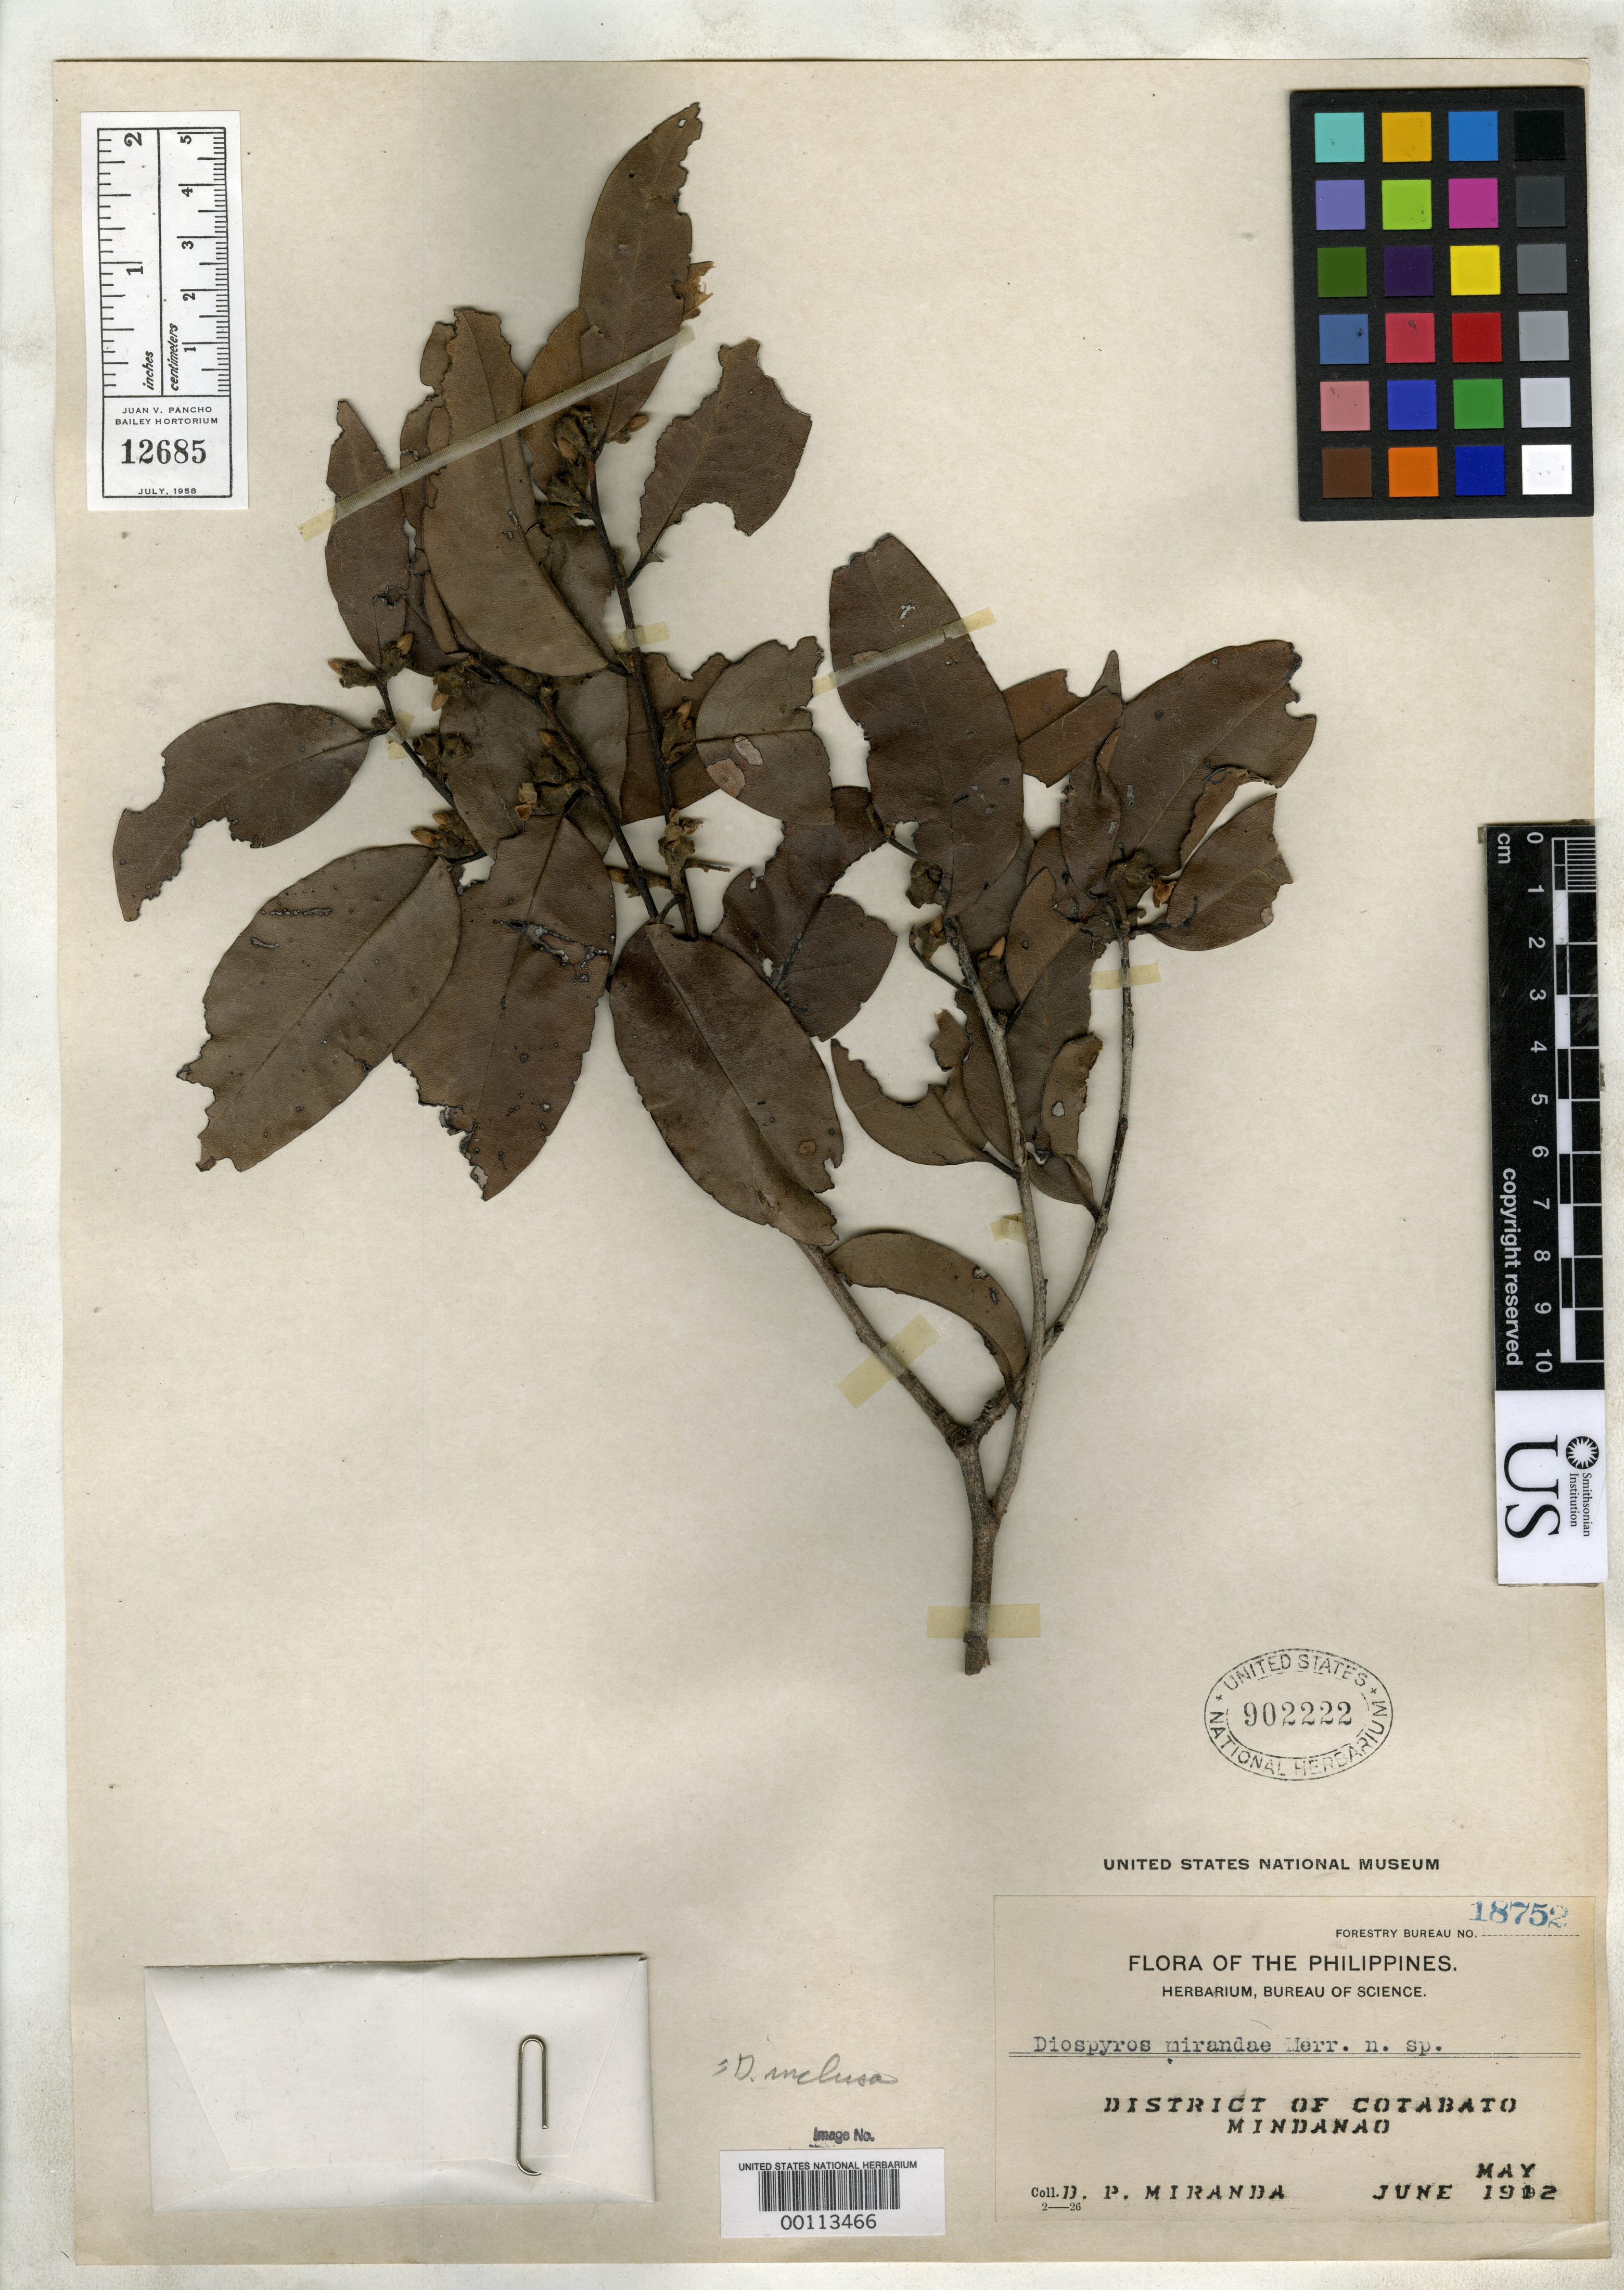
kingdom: Plantae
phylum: Tracheophyta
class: Magnoliopsida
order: Ericales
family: Ebenaceae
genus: Diospyros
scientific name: Diospyros mirandae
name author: Merr.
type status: Isotype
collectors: D. P. Miranda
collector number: Bur. Sci. 18752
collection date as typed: May 1912 to -- Jun 1912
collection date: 1912-05/1912-06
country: Philippines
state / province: Soccsksargen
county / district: North Cotabato / South Cotabato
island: Mindanao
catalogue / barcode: US 902222